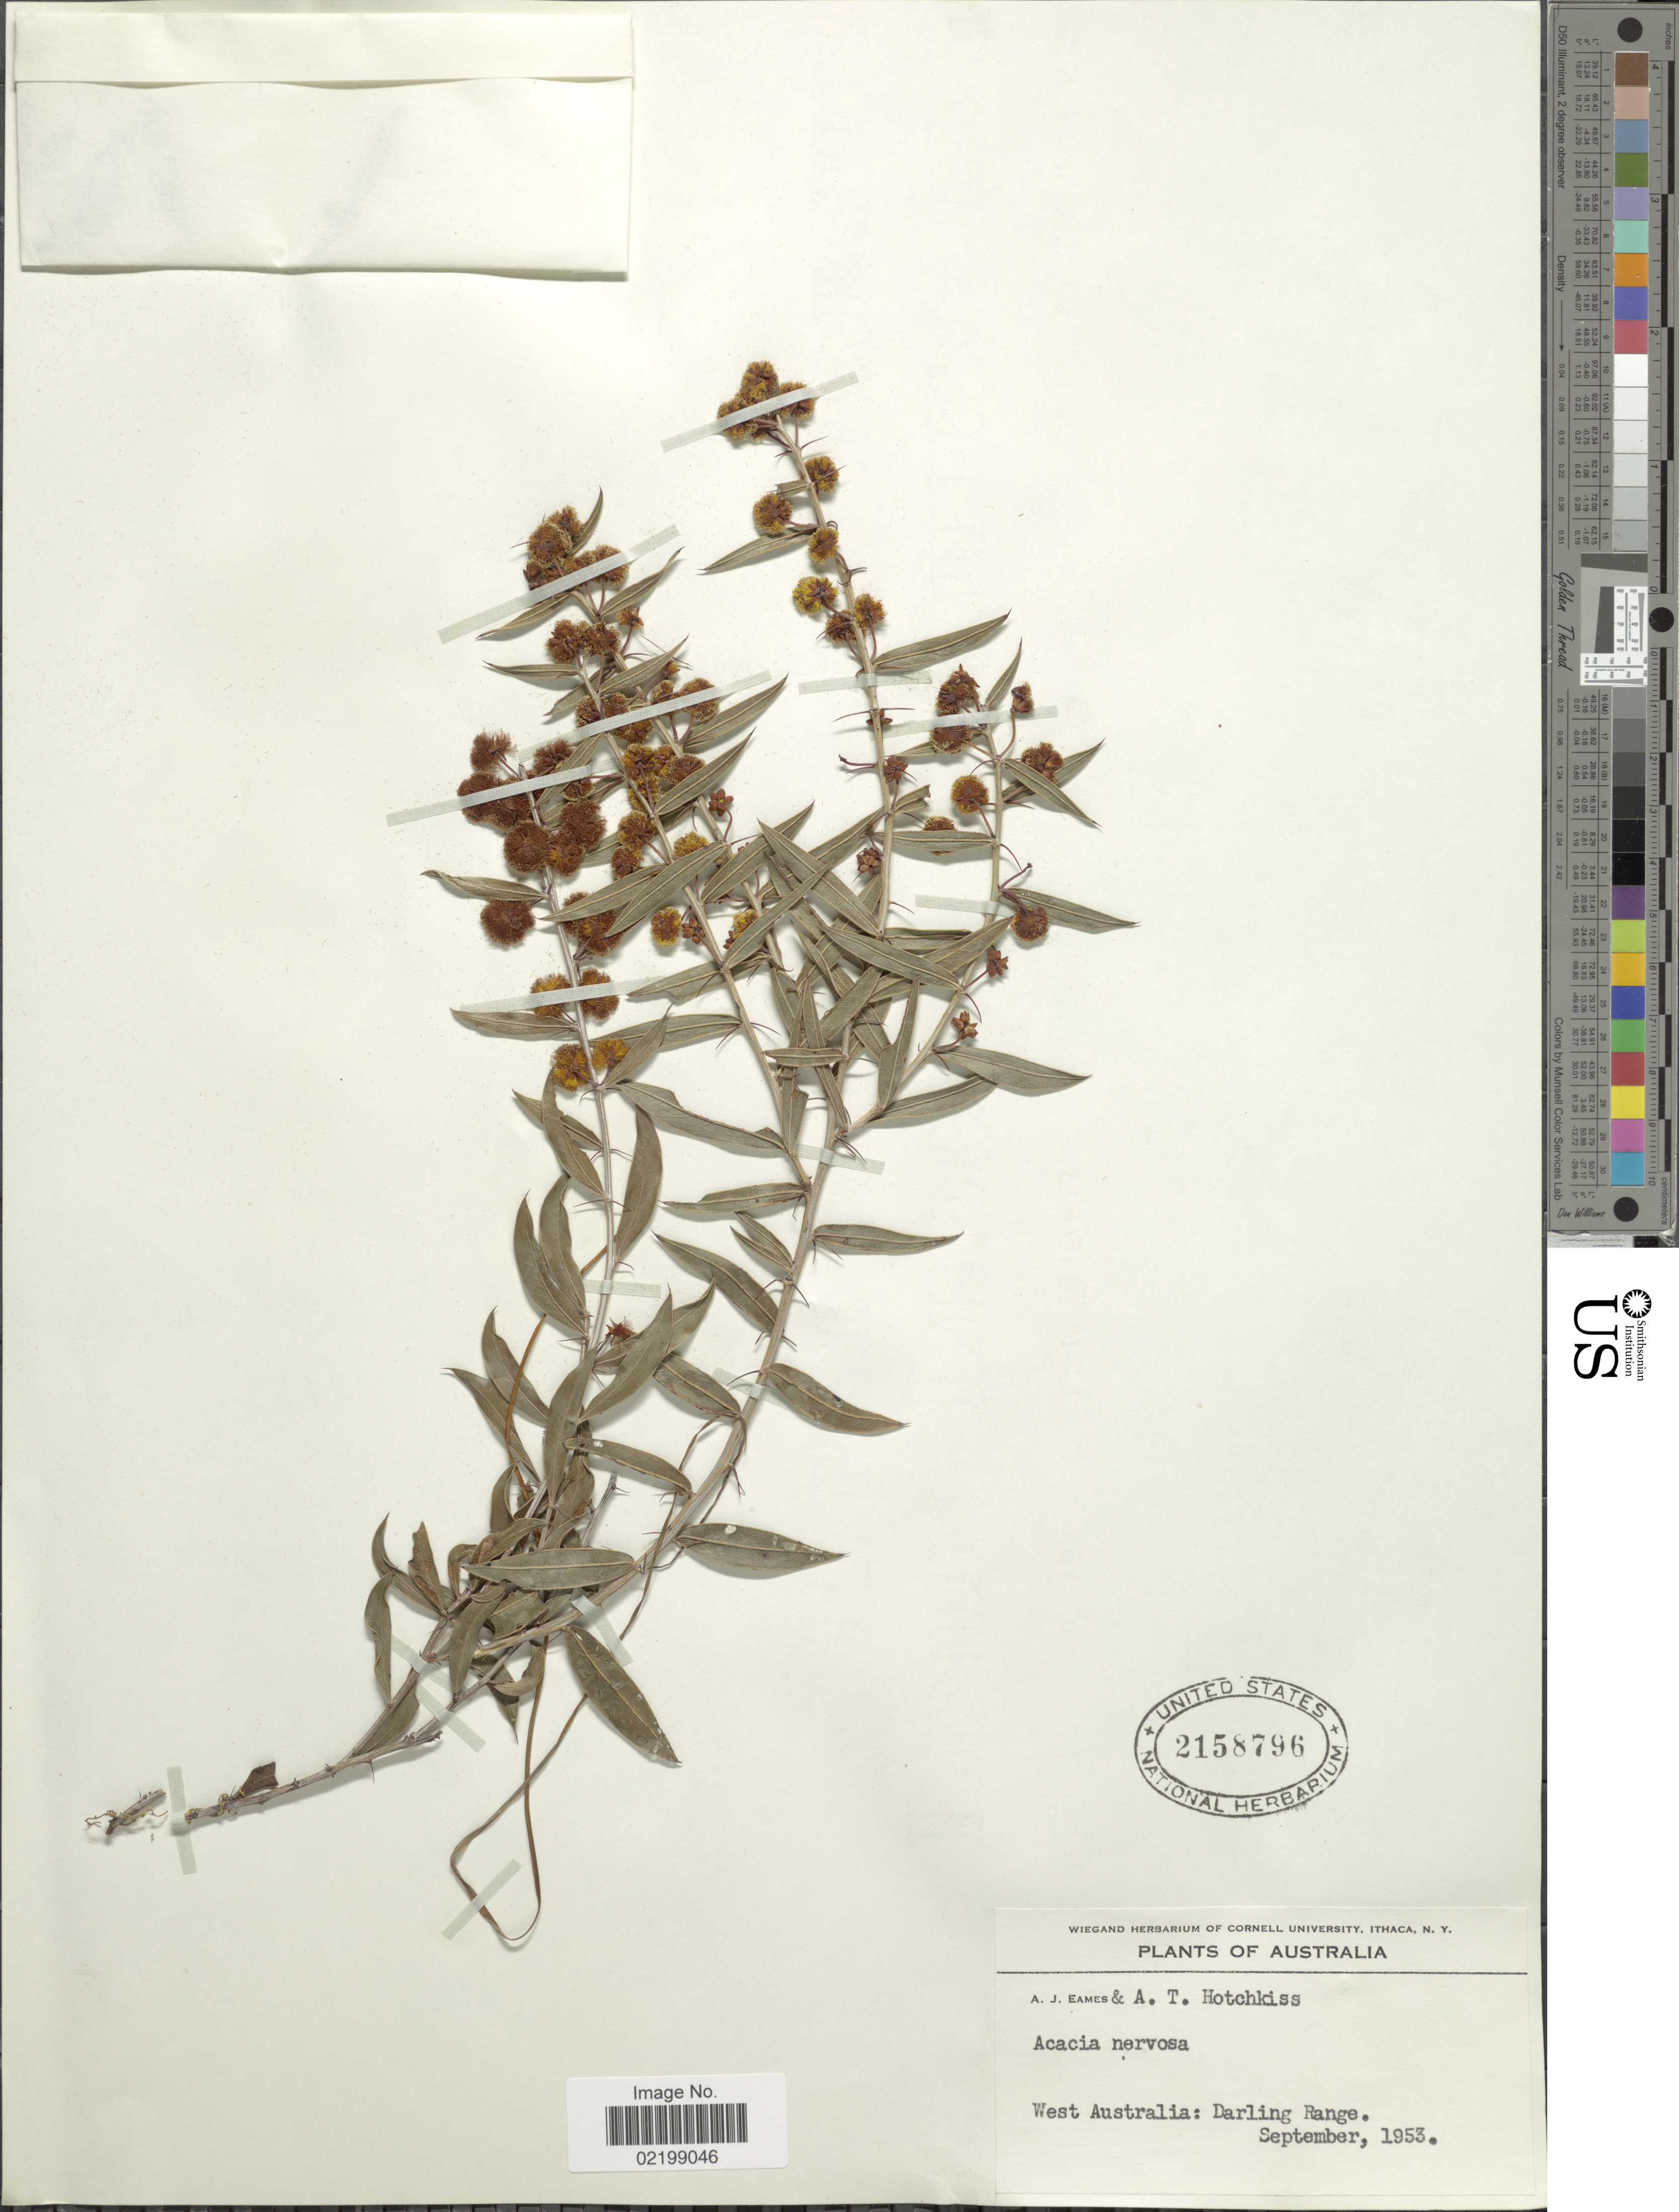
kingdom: Plantae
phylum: Tracheophyta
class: Magnoliopsida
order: Fabales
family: Fabaceae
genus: Acacia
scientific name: Acacia nervosa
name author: DC.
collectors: A. J. Eames & A. Hotchkiss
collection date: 1953-09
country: Australia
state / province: Western Australia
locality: West Australia: Darling Range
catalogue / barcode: US 2158796